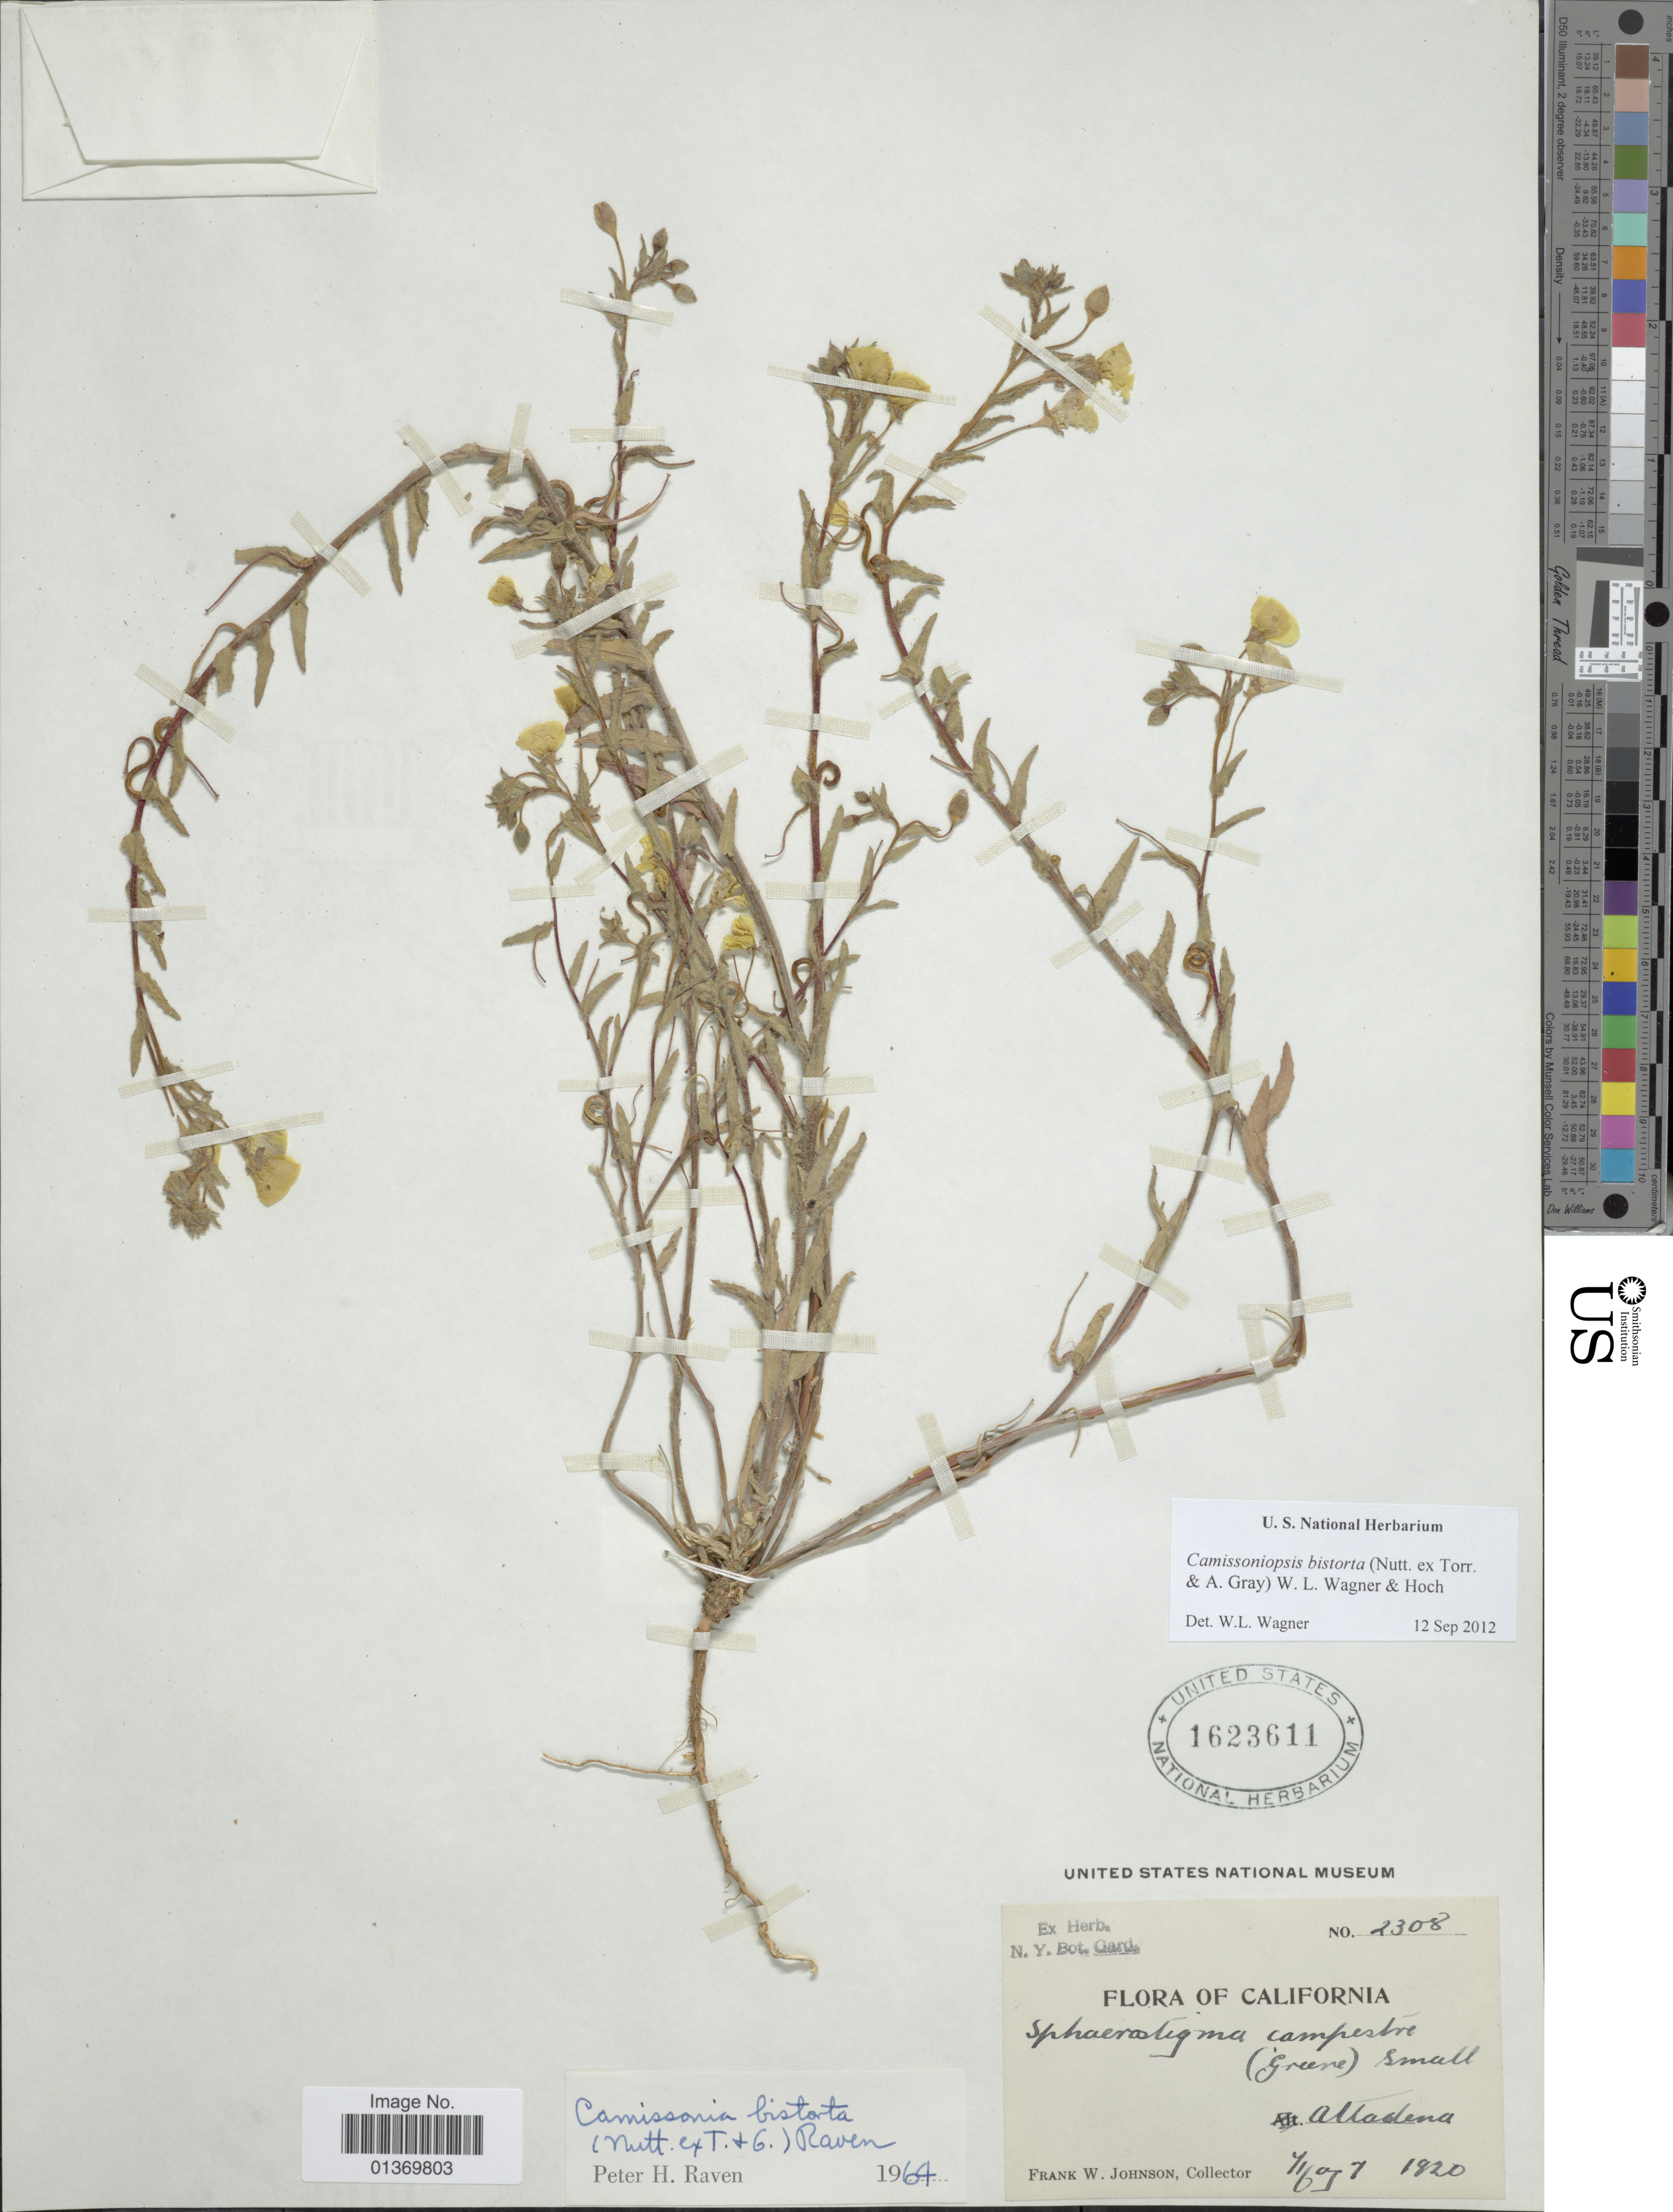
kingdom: Plantae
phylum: Tracheophyta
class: Magnoliopsida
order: Myrtales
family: Onagraceae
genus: Camissoniopsis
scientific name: Camissoniopsis bistorta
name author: (Nutt. ex Torr. & A. Gray) W.L. Wagner & Hoch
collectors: F. W. Johnson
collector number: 2308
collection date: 1920-05-07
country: United States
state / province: California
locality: Altadena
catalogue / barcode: US 1623611